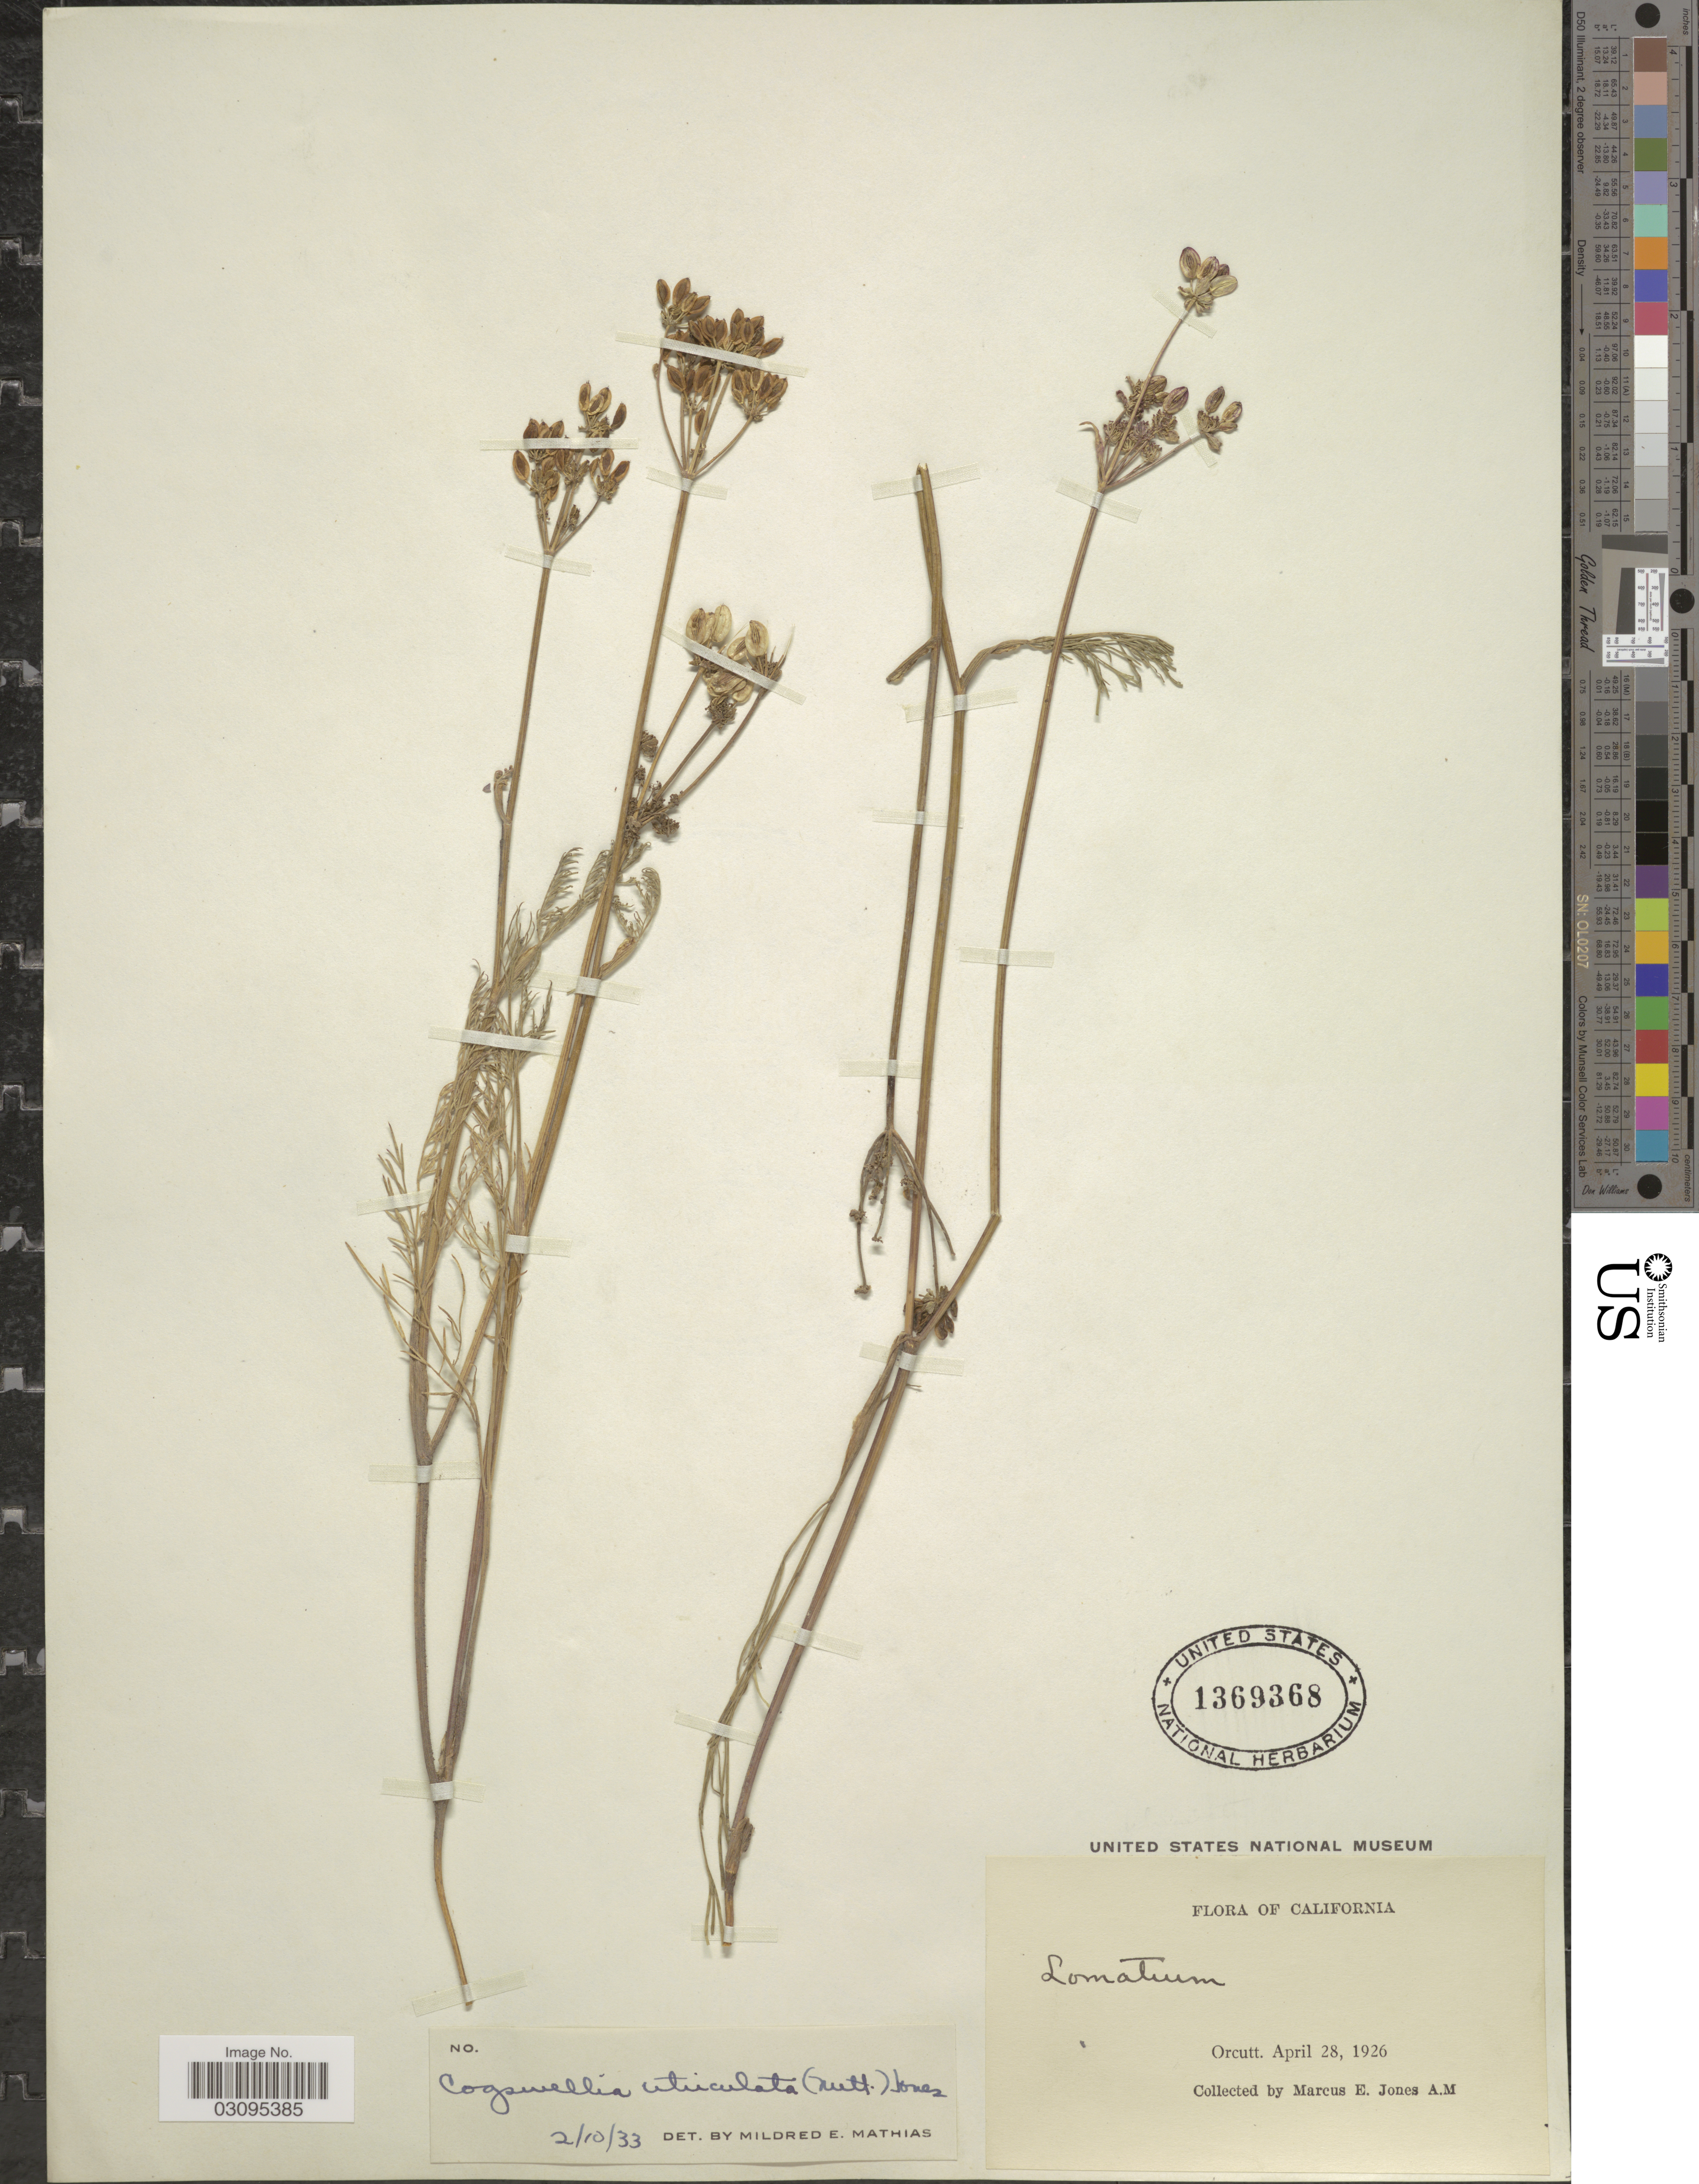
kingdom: Plantae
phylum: Tracheophyta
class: Magnoliopsida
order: Apiales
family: Apiaceae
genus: Lomatium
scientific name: Lomatium utriculatum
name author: (Nutt. ex Torr. & A. Gray) J.M. Coult. & Rose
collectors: M. E. Jones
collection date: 1926-04-28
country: United States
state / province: California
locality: Orcutt.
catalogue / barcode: US 1369368